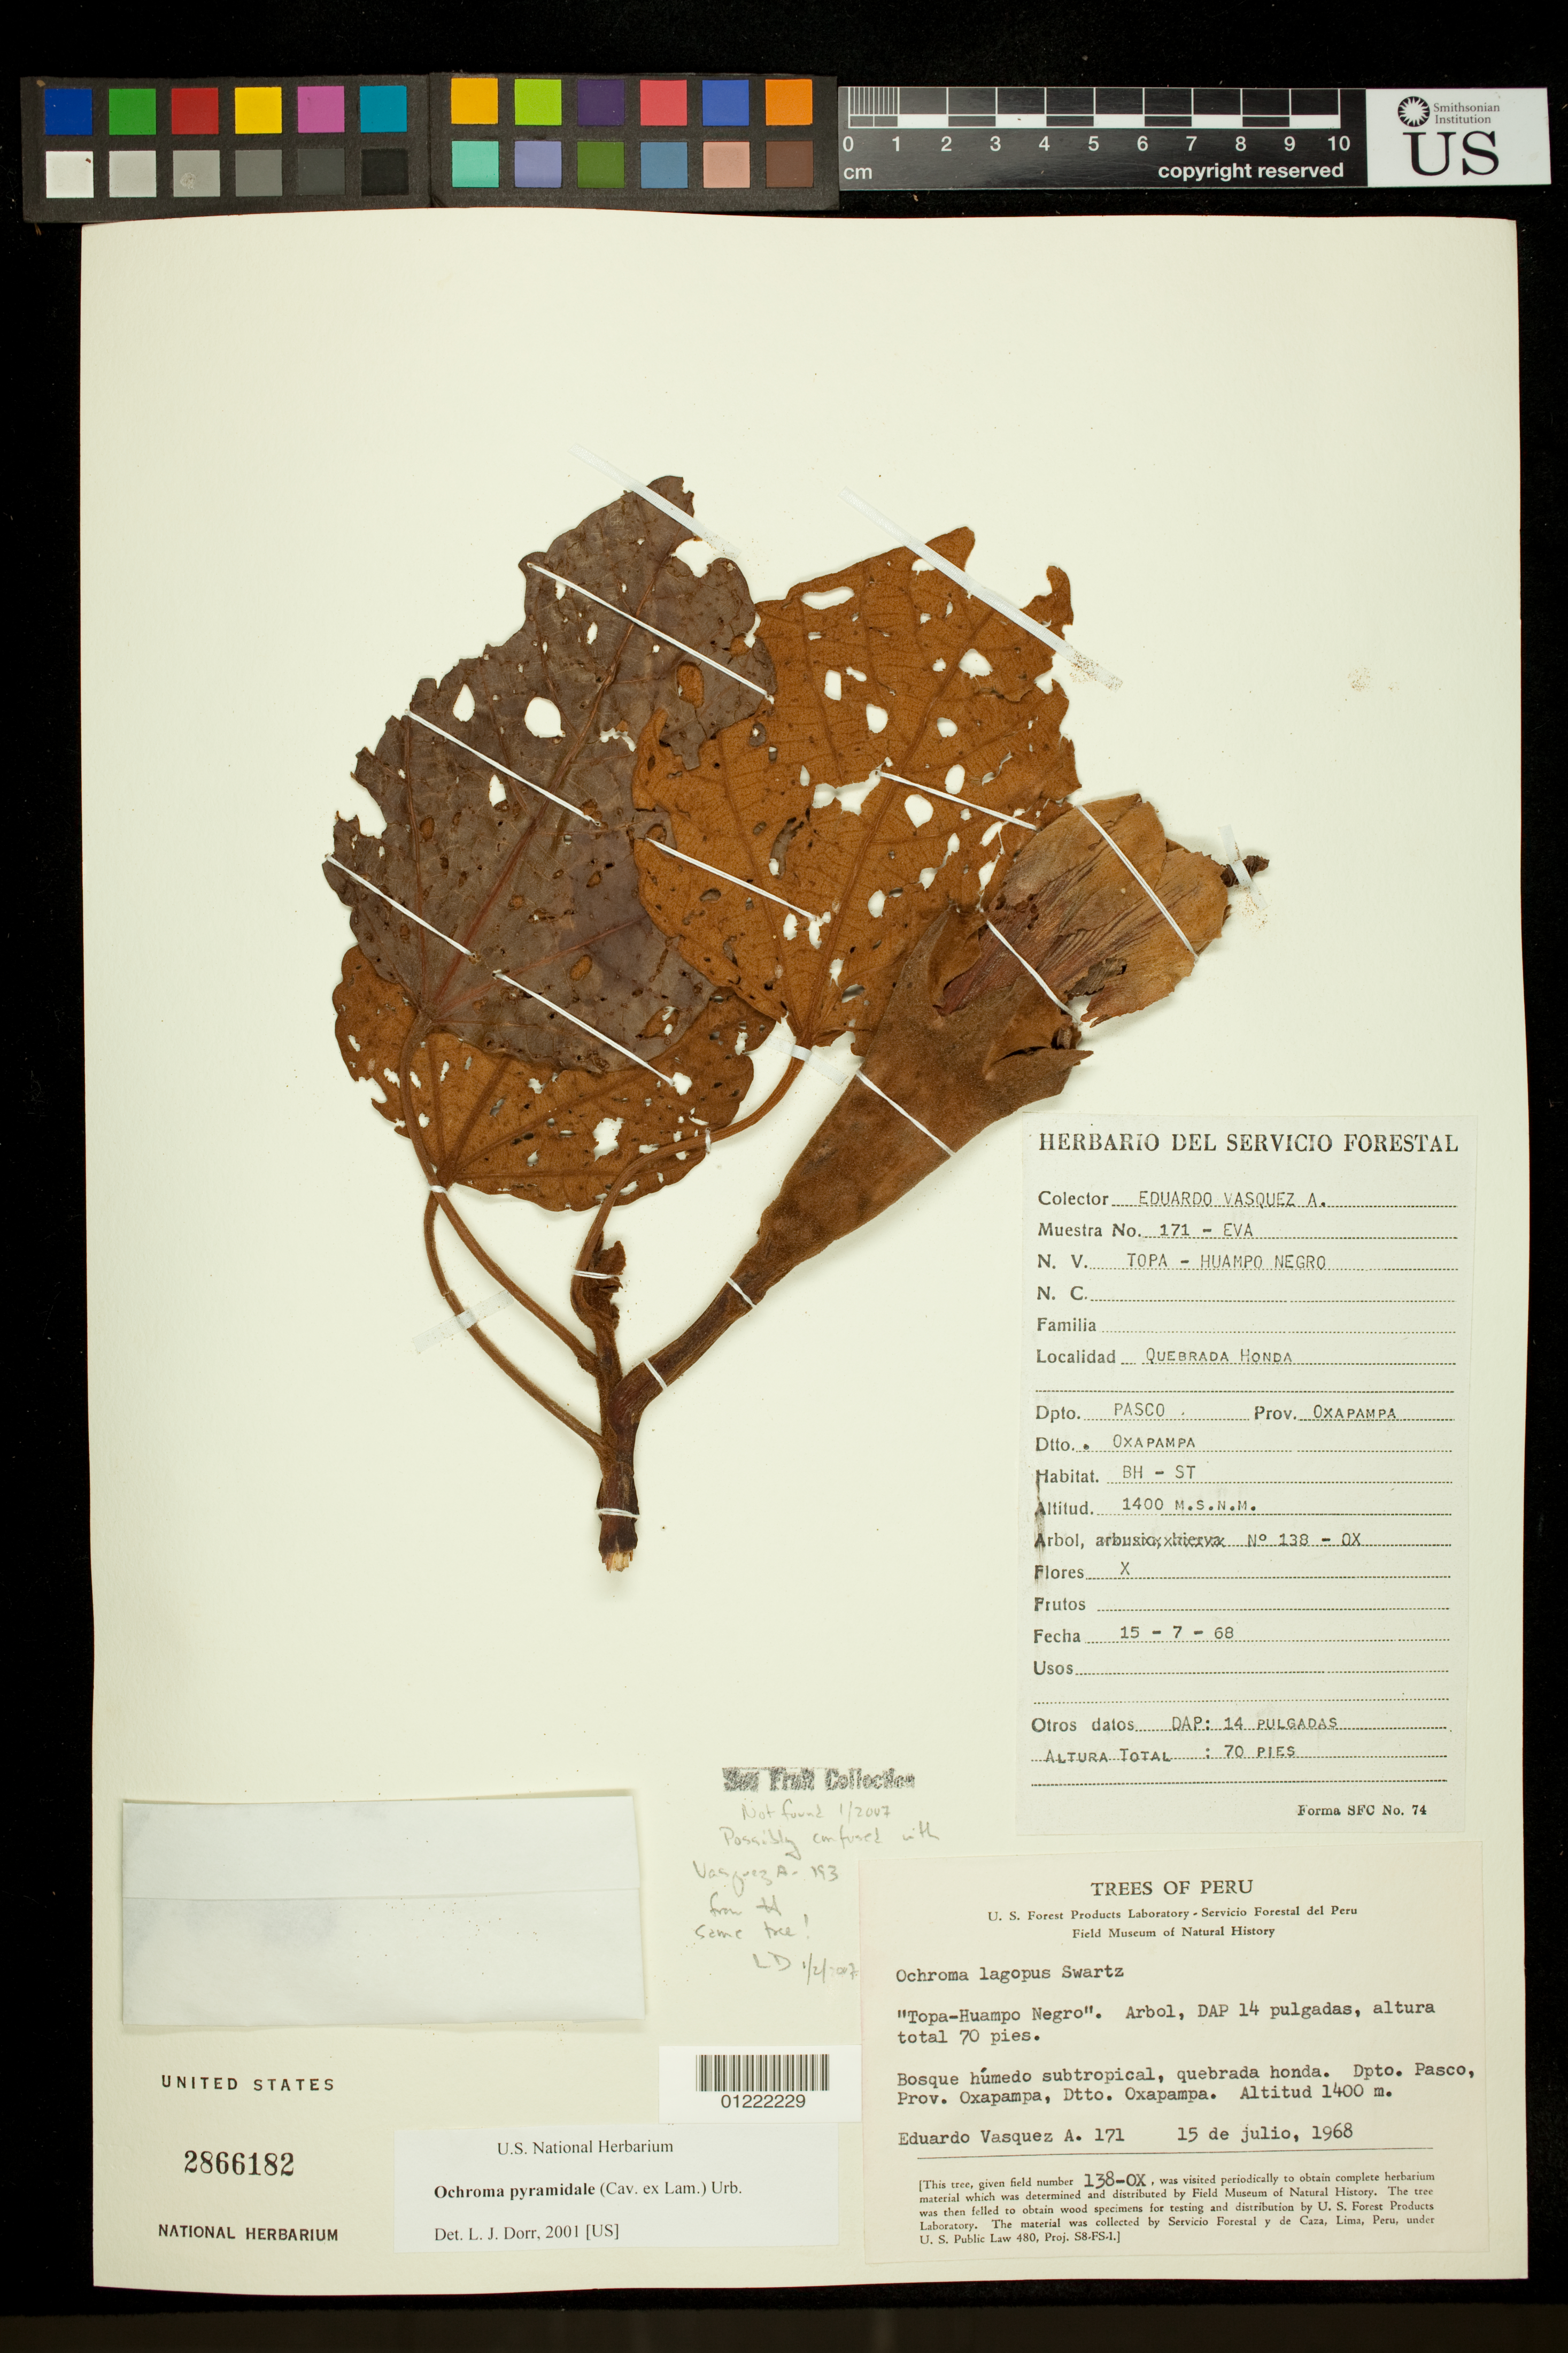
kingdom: Plantae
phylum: Tracheophyta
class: Magnoliopsida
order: Malvales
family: Malvaceae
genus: Ochroma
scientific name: Ochroma pyramidale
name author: (Cav. ex Lam.) Urb.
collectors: E. Vasquez A.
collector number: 171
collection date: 1968-07-15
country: Peru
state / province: Pasco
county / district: Oxapampa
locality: Dtto. Oxapampa.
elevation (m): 1400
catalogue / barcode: US 2866182